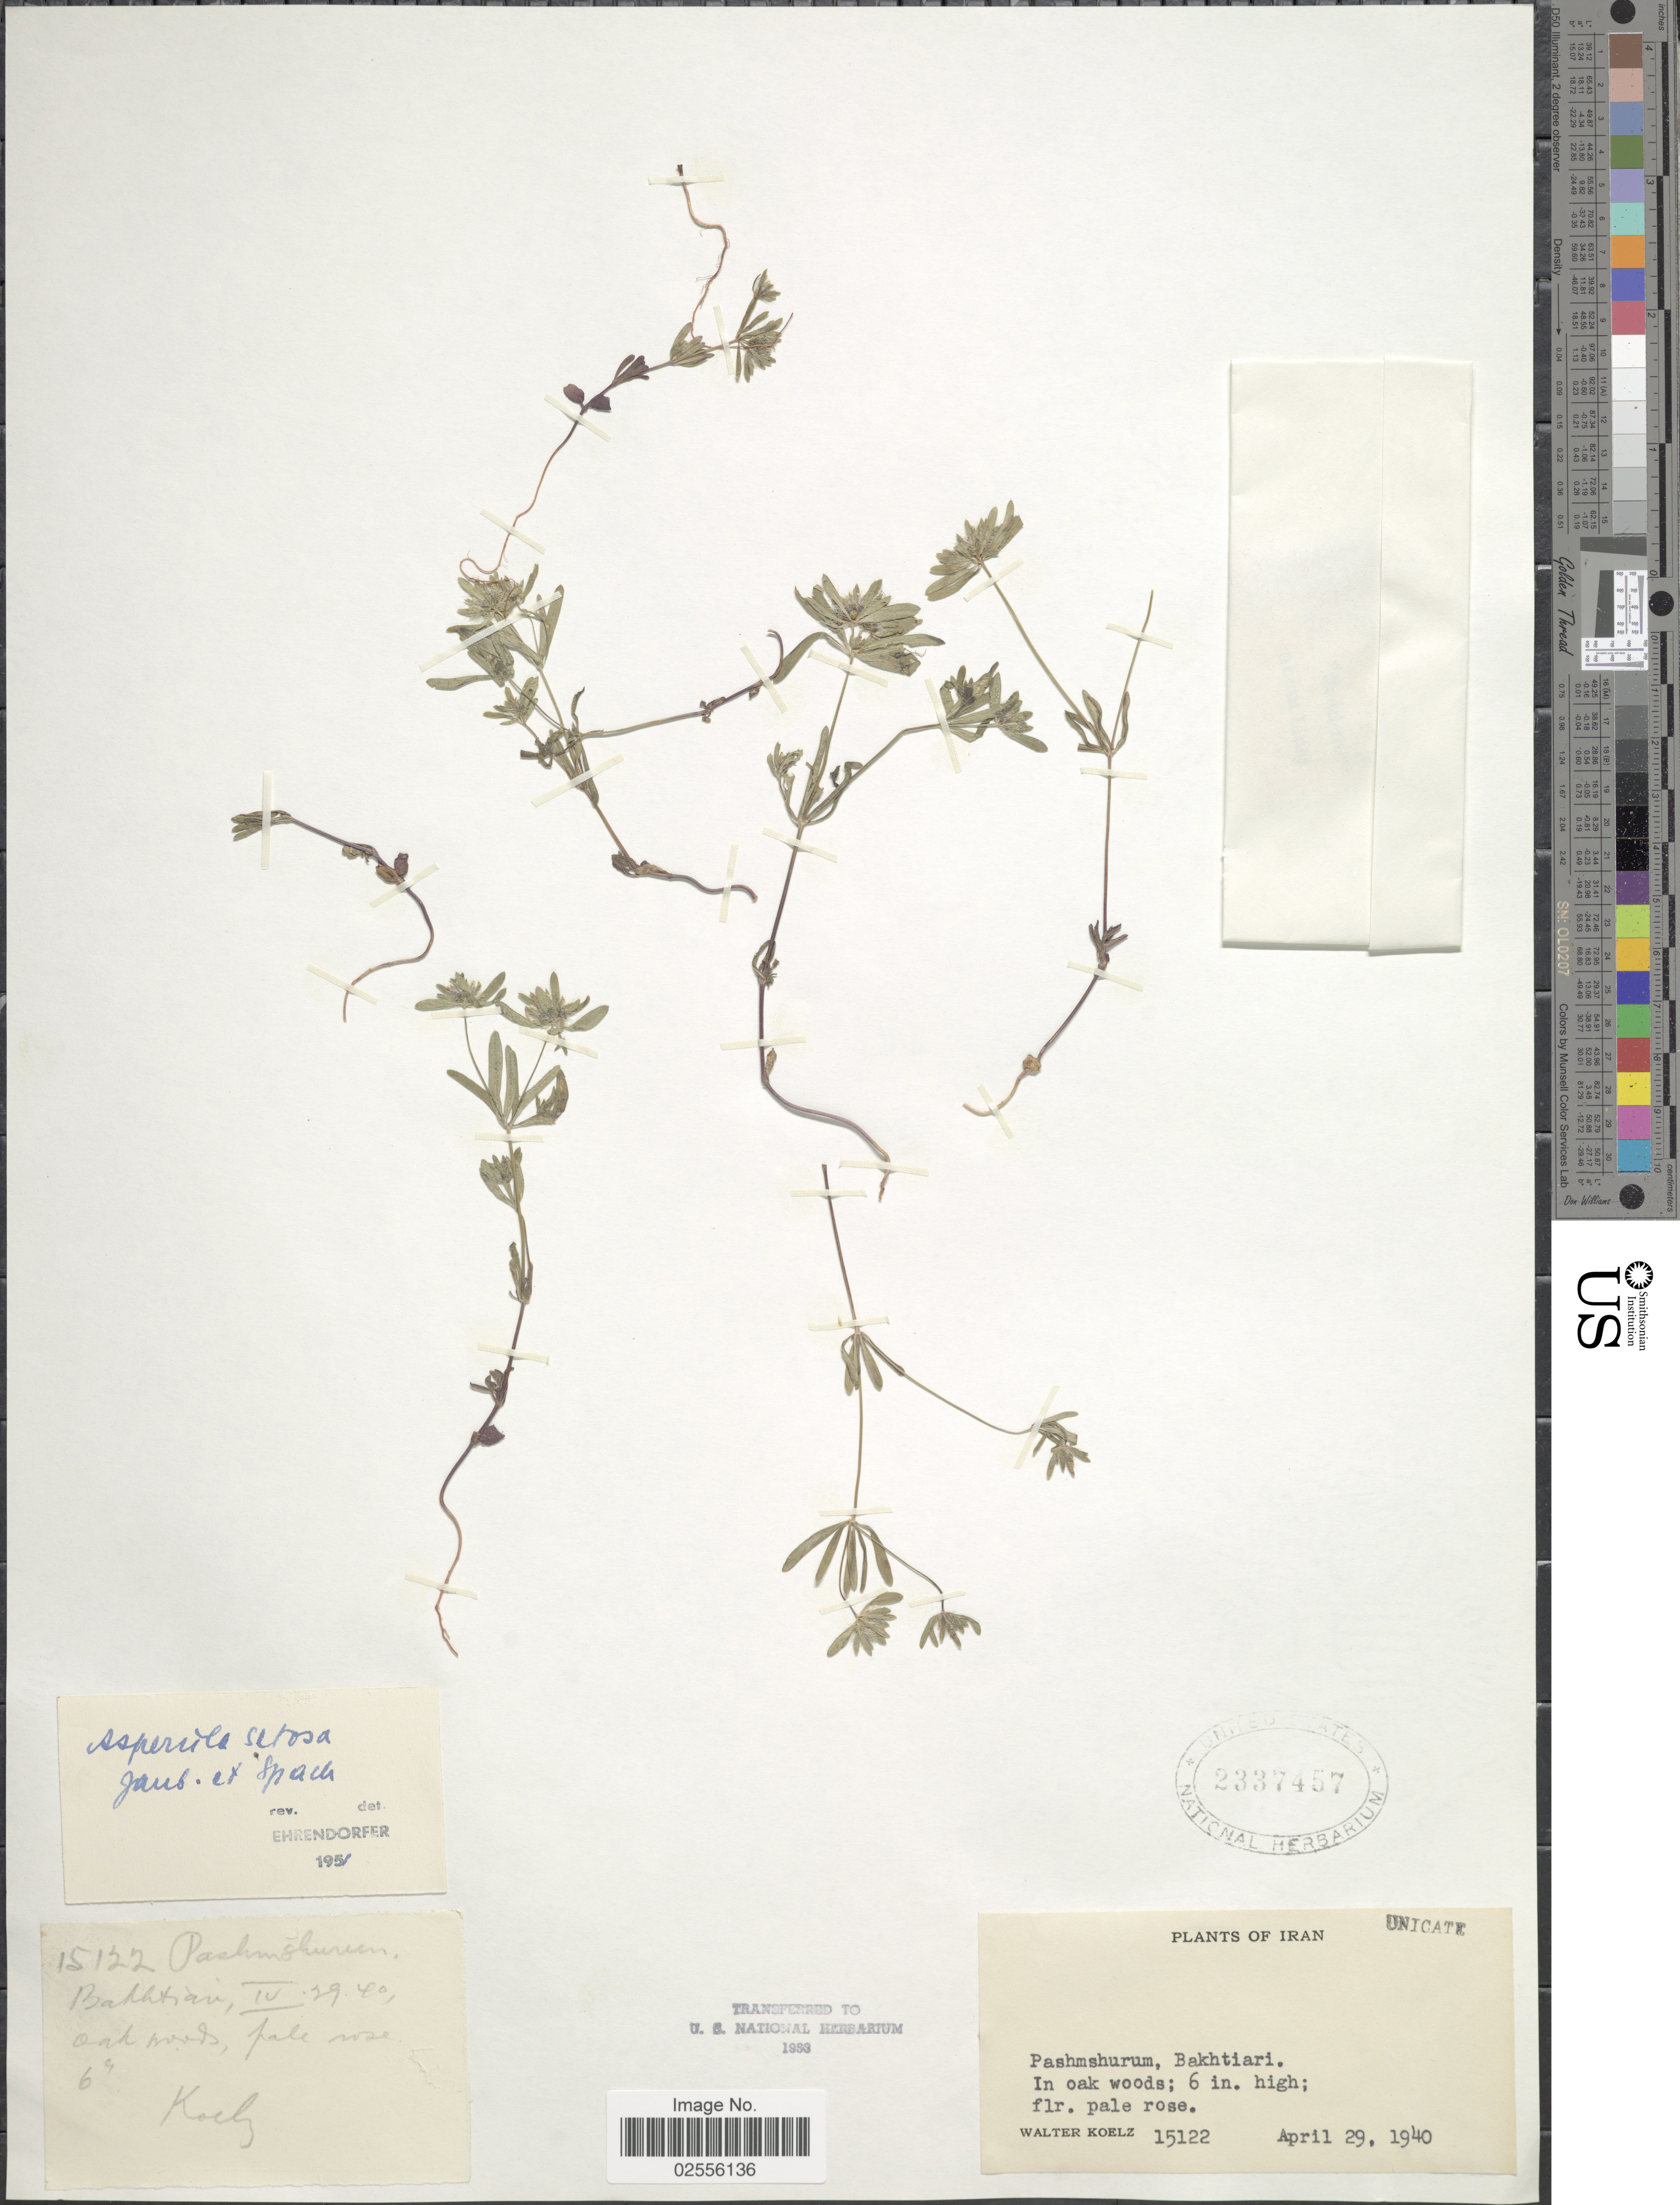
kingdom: Plantae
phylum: Tracheophyta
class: Magnoliopsida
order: Gentianales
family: Rubiaceae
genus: Asperula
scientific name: Asperula setosa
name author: Jaub. & Spach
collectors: W. N. Koelz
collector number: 15122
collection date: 1940-04-29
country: Iran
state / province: Chahar Mahaal and Bakhtiari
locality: Pashmshurum, Bakhtiari, in oak woods.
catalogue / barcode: US 2337457